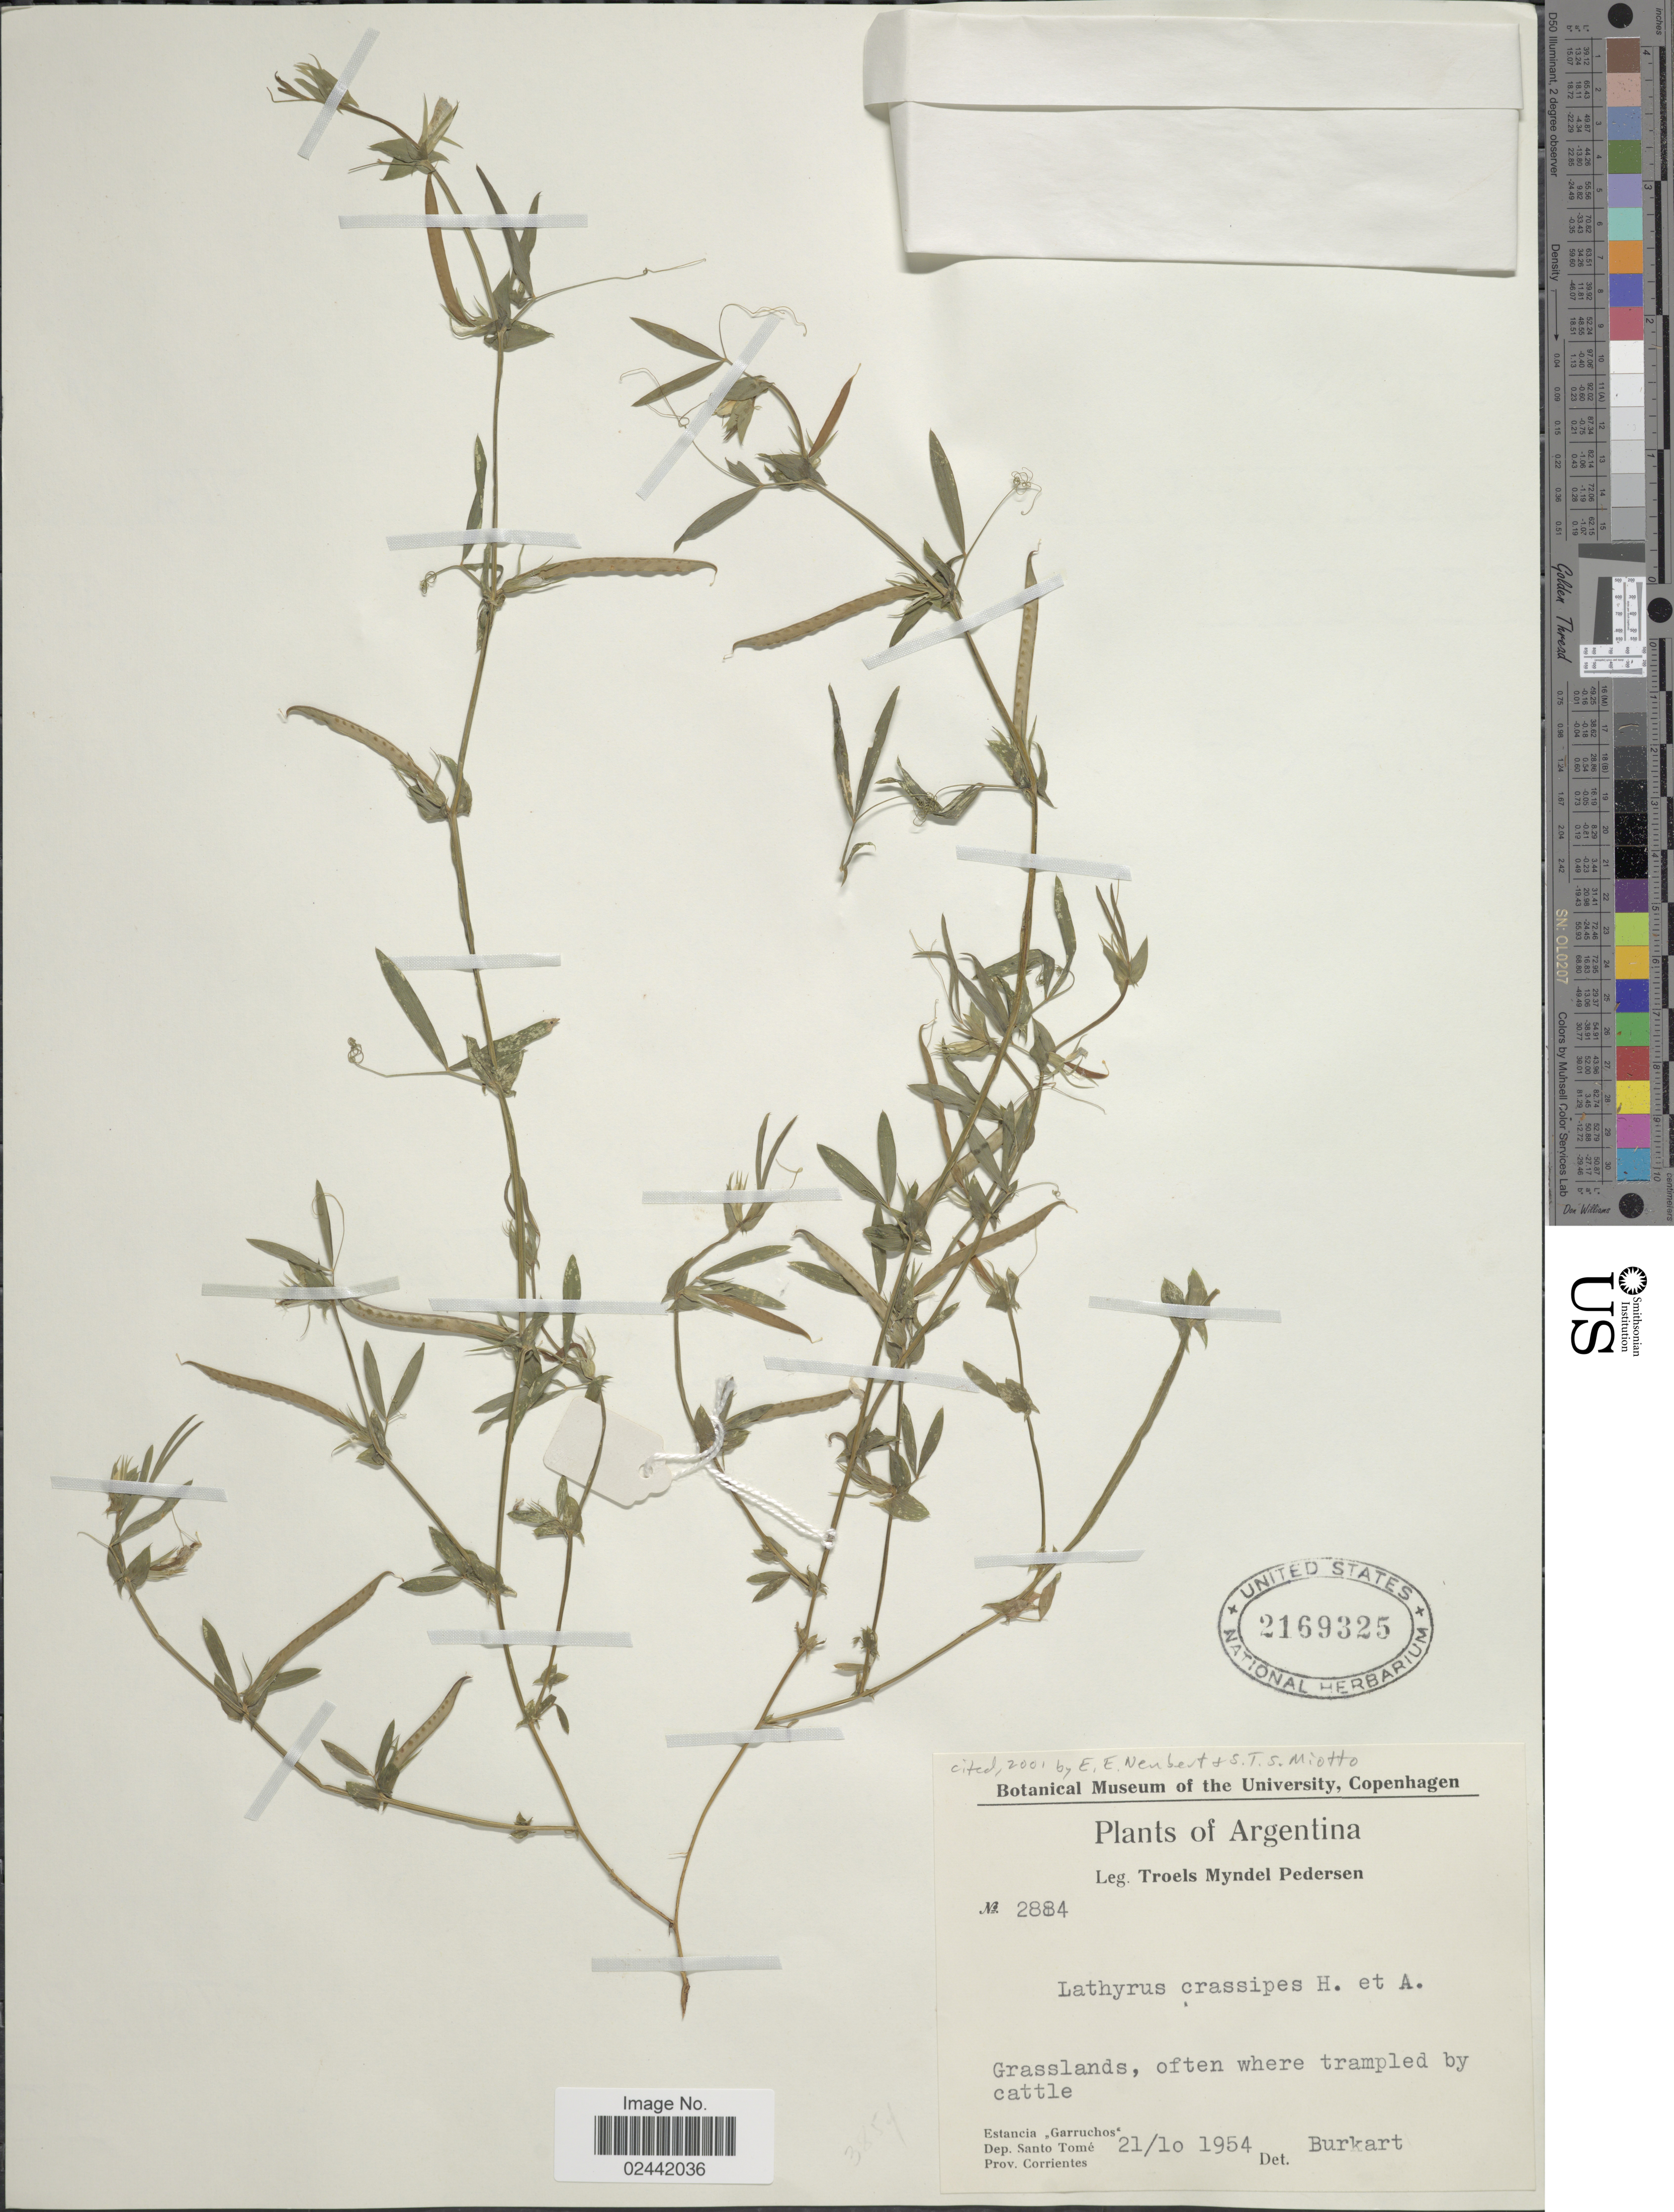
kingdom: Plantae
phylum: Tracheophyta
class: Magnoliopsida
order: Fabales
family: Fabaceae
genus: Lathyrus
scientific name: Lathyrus crassipes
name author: Gillies ex Hook. & Arn.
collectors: T. Pederson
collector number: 2884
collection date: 1954-10-21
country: Argentina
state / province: Corrientes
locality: Estancia Garruchos. Dep. Santo Tome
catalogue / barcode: US 2169325